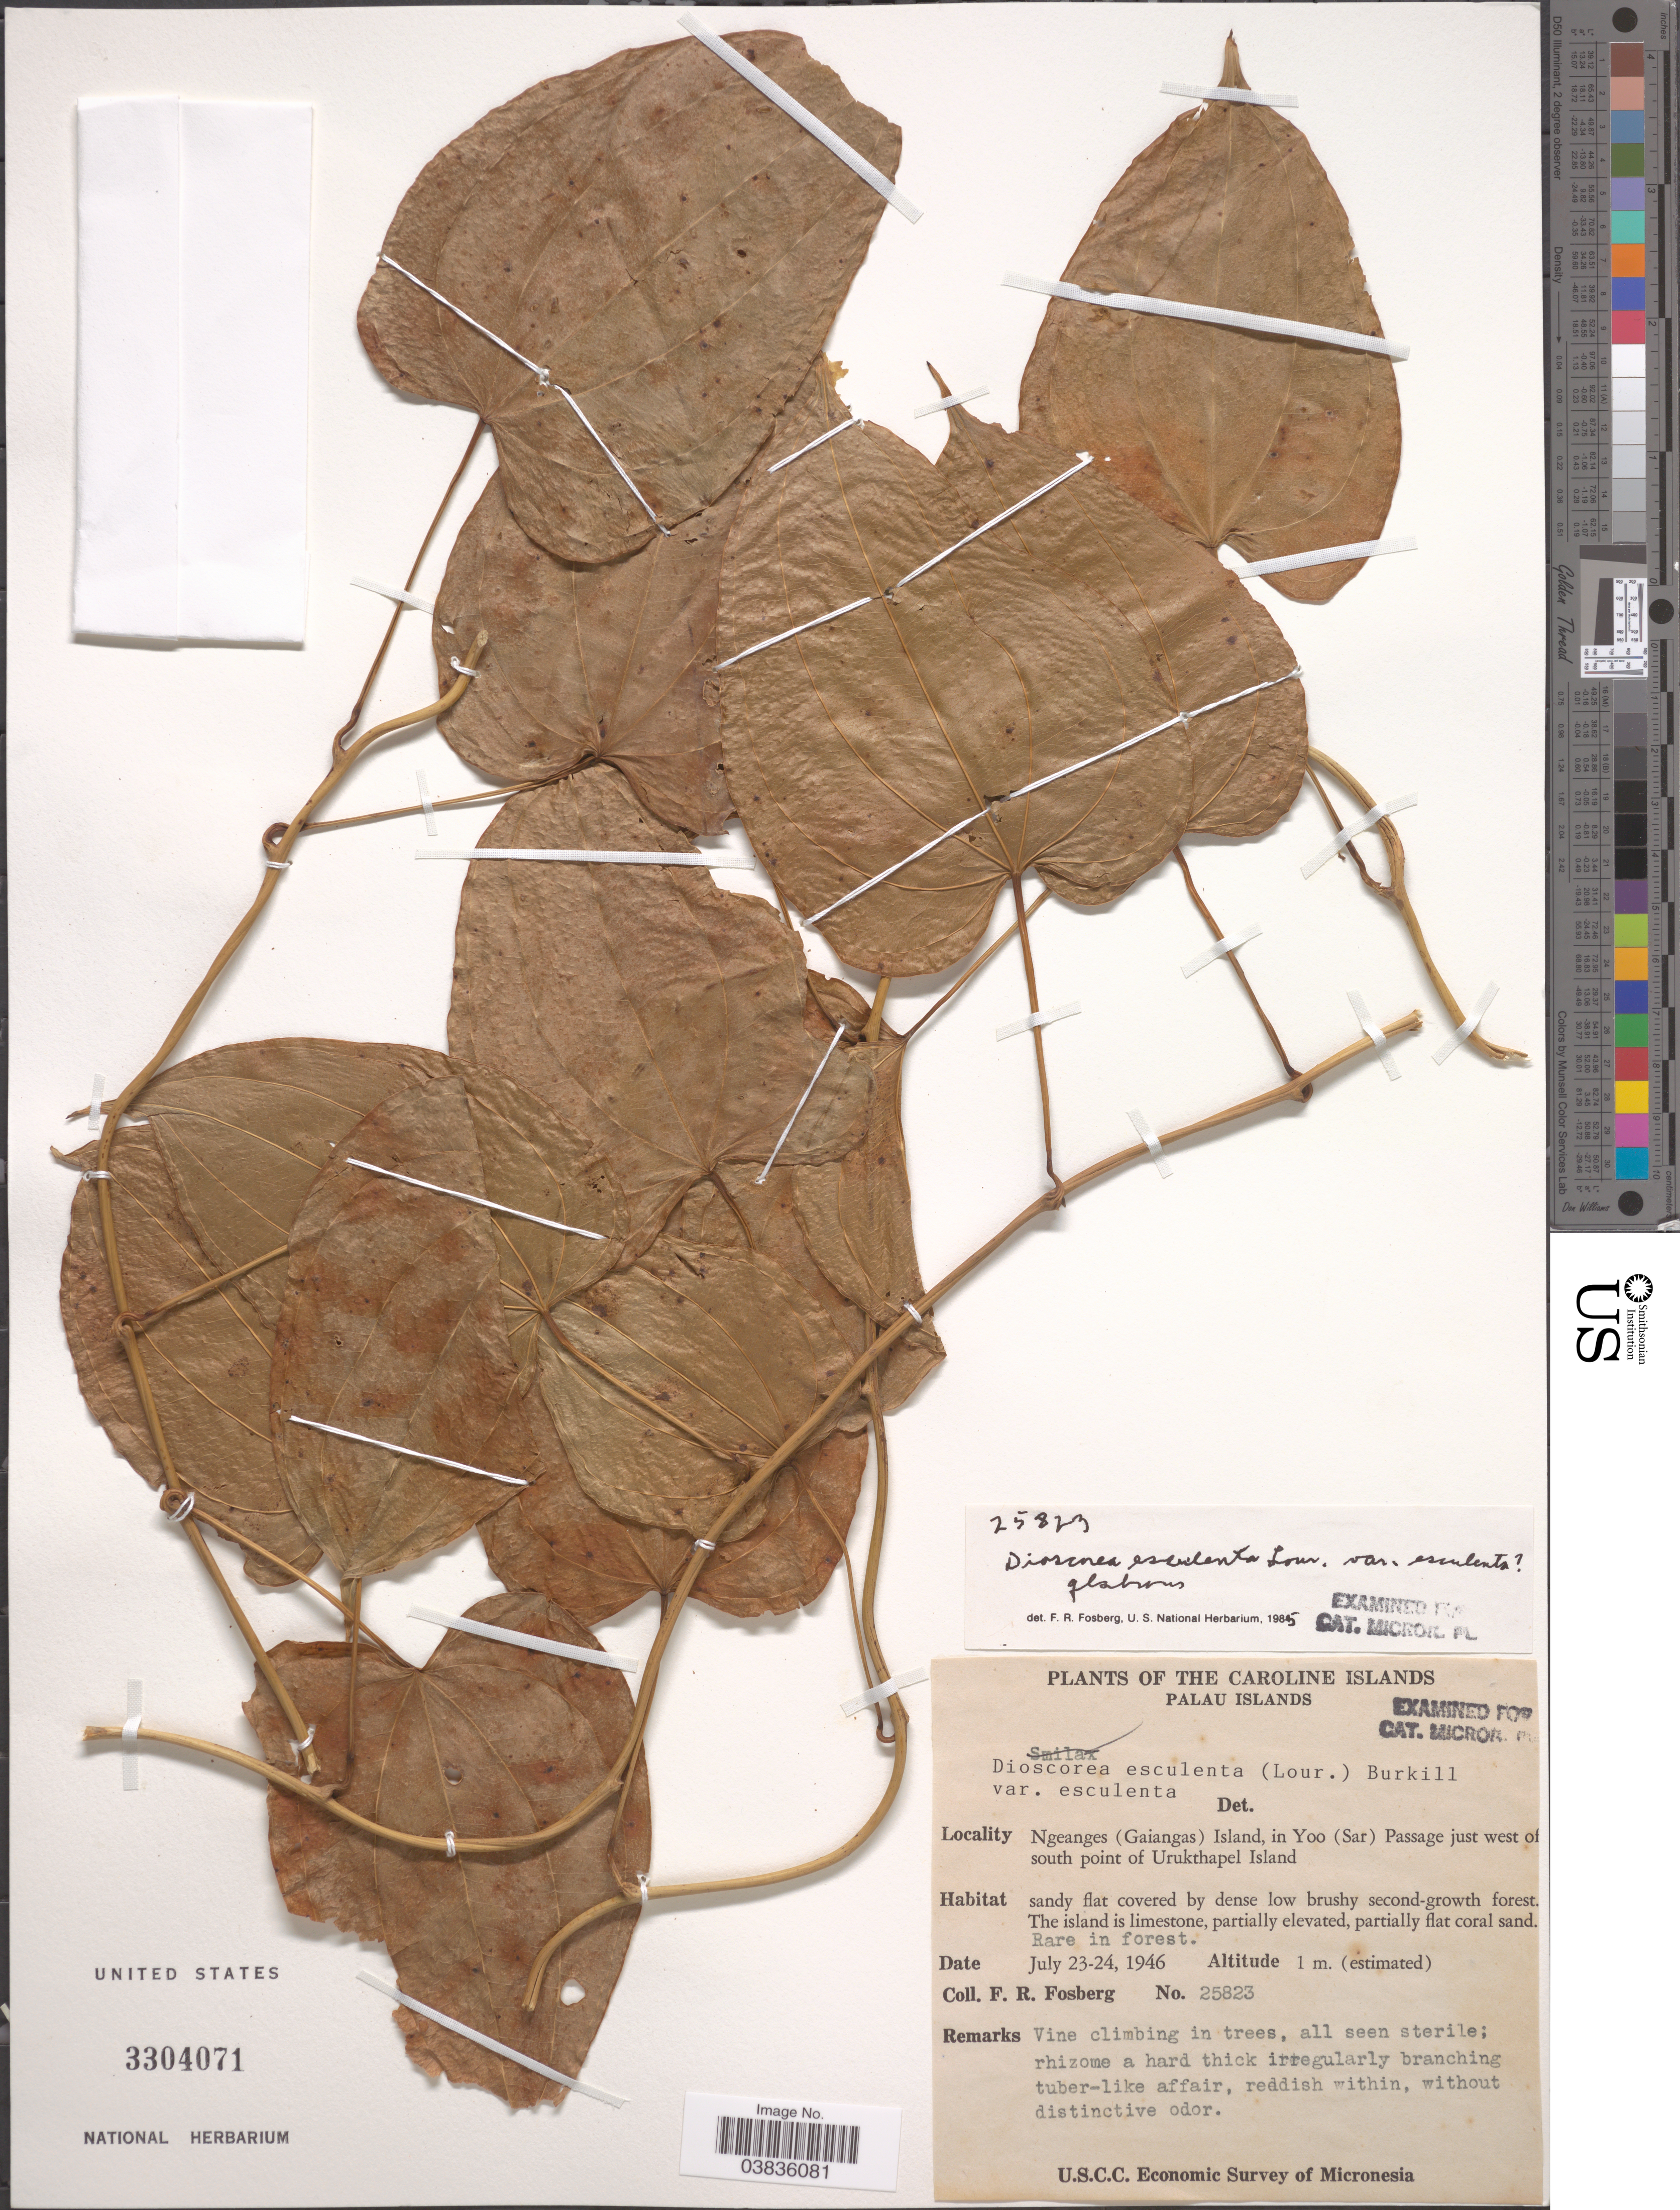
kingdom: Plantae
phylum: Tracheophyta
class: Liliopsida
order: Dioscoreales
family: Dioscoreaceae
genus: Dioscorea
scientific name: Dioscorea esculenta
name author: (Lour.) Burkill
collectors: F. R. Fosberg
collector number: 25823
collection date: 1946-07-23/1946-07-24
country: Palau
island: Ngeanges (Gaiangas)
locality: The Caroline Islands. Palau Islands. Ngeanges (Gaiangas) Island, in Yoo (Sar) Passage just west of south point of Urukthapel Island.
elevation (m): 1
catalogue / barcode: US 3304071